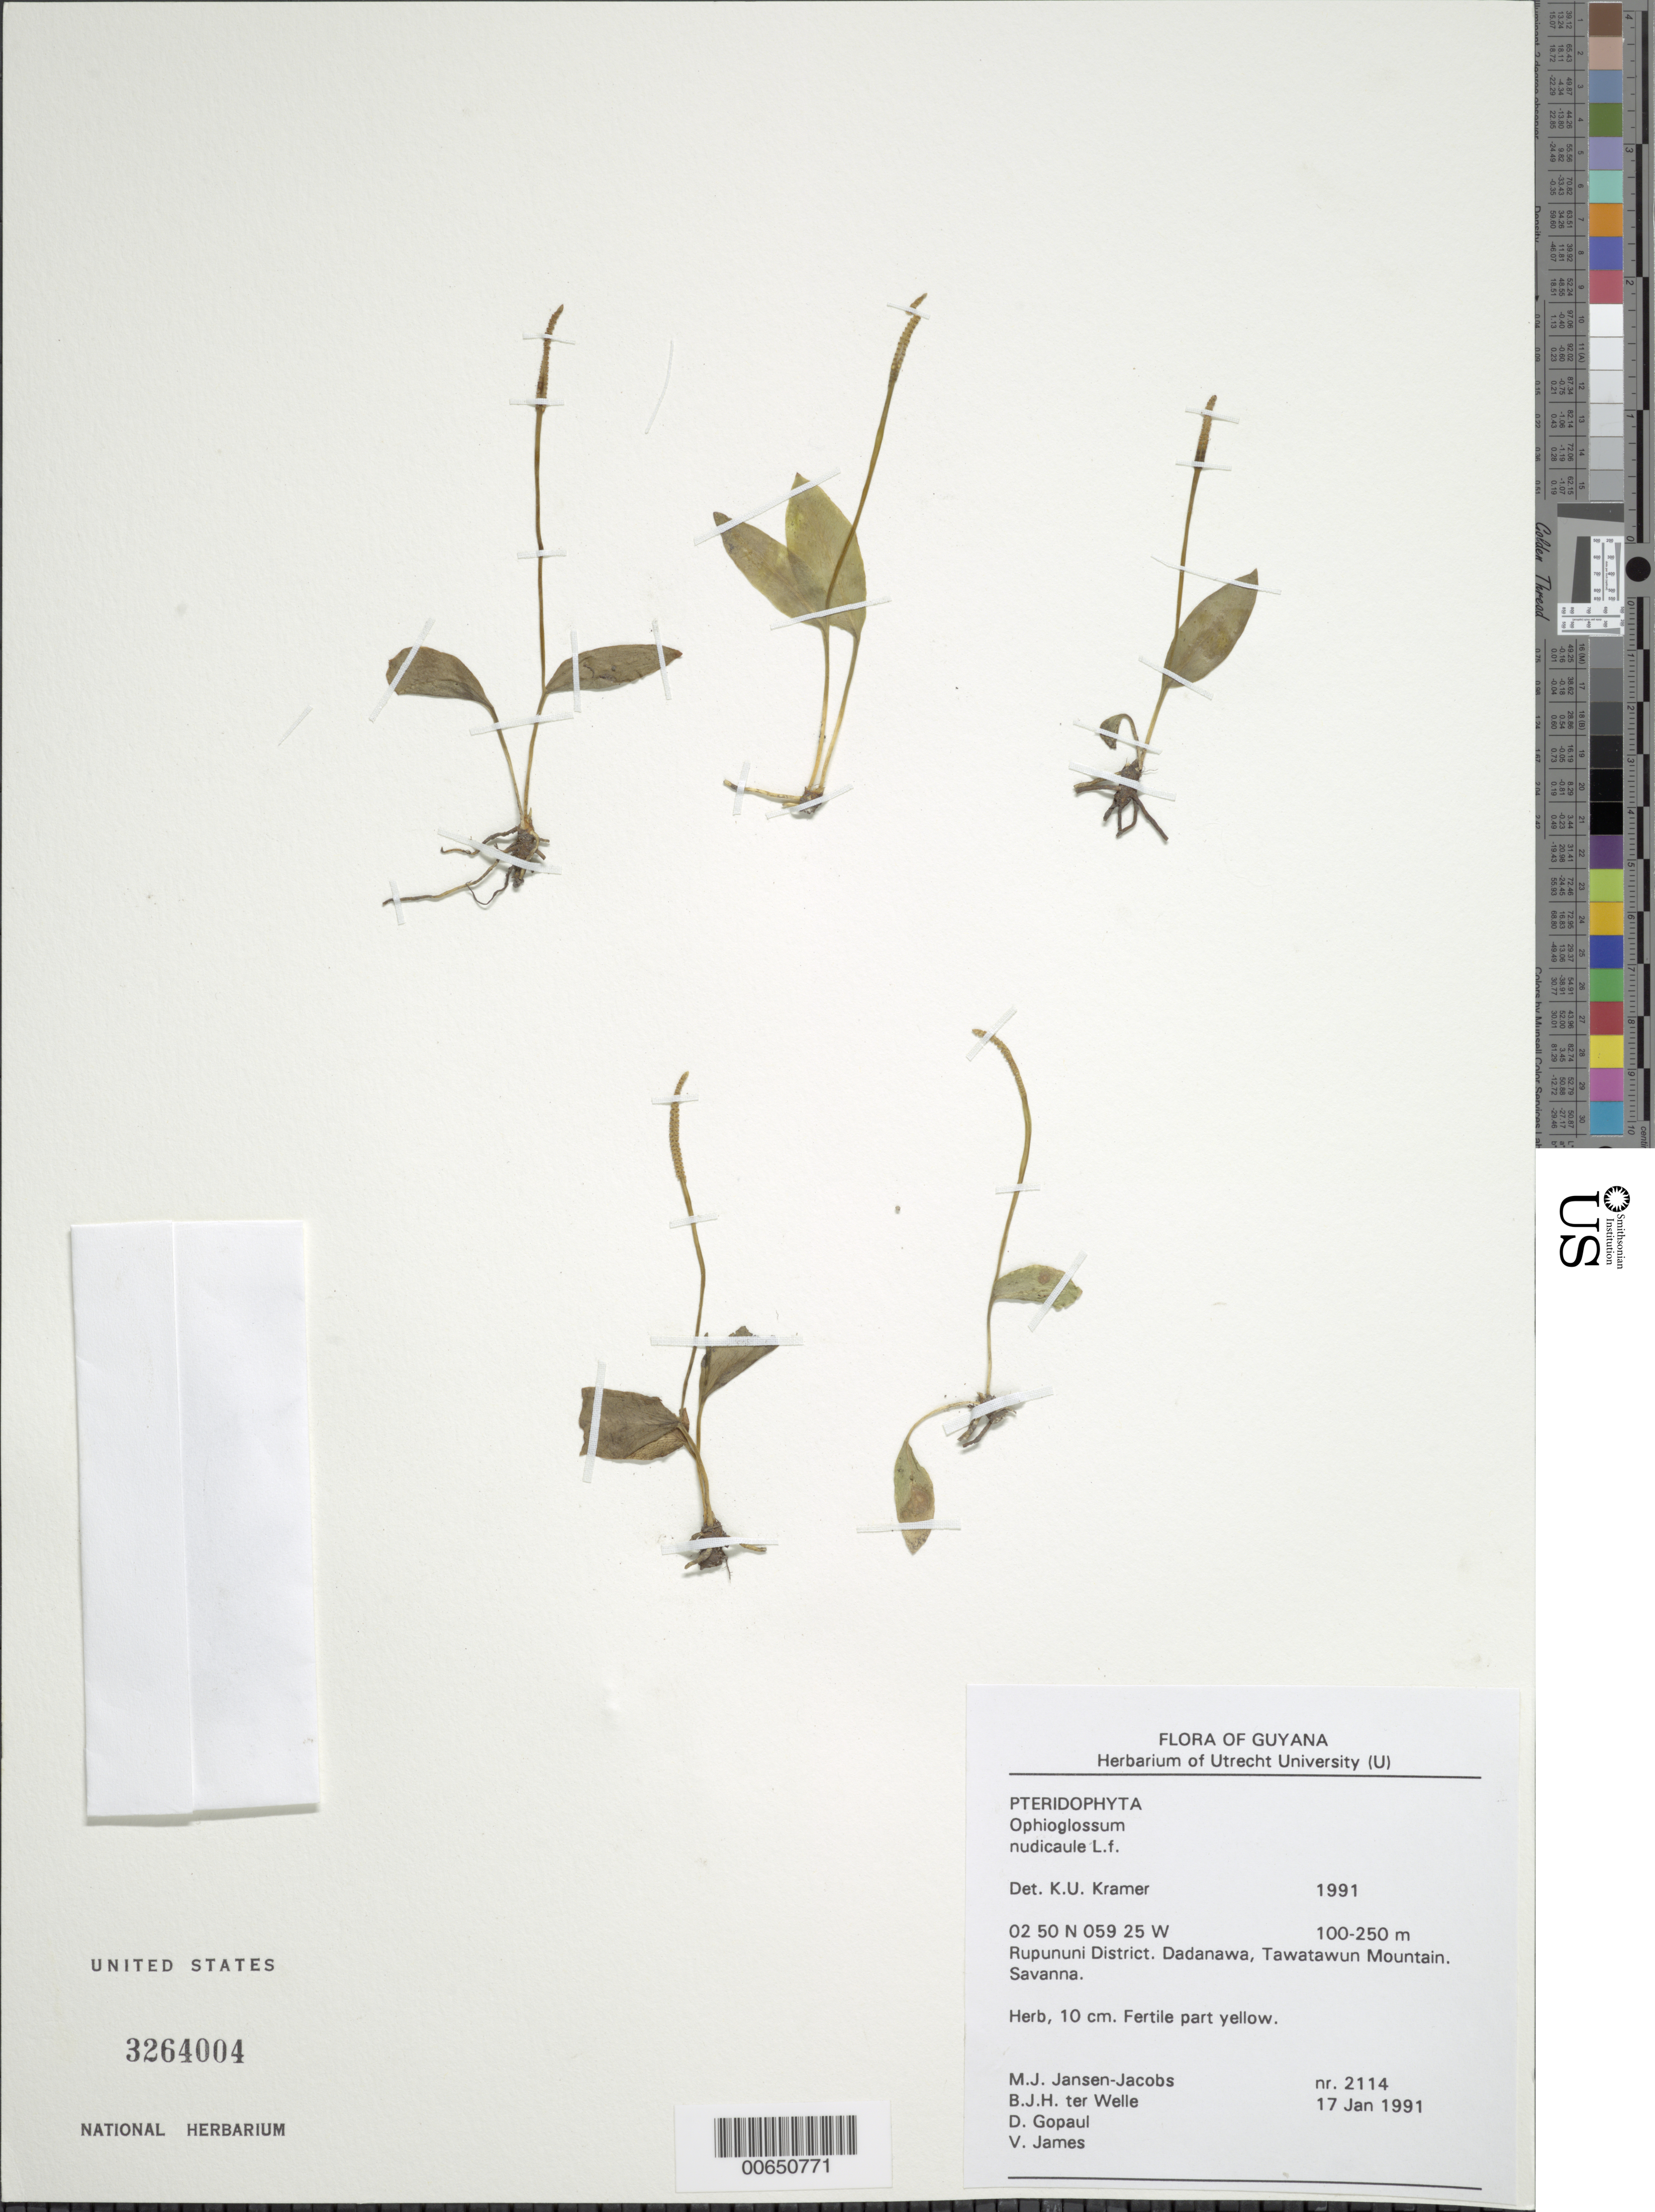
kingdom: Plantae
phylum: Tracheophyta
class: Polypodiopsida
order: Ophioglossales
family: Ophioglossaceae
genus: Ophioglossum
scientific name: Ophioglossum nudicaule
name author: L. f.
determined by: Kramer, K. U.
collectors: M. J. Jansen-Jacobs, B. Welle, D. Gopaul & V. James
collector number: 2114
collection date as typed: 17-Jan-91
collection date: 1991-01-17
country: Guyana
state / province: U. Takutu-U. Essequibo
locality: Tawatawun Mountain, Dadanawa, Rupununi District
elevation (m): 100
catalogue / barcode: US 3264004